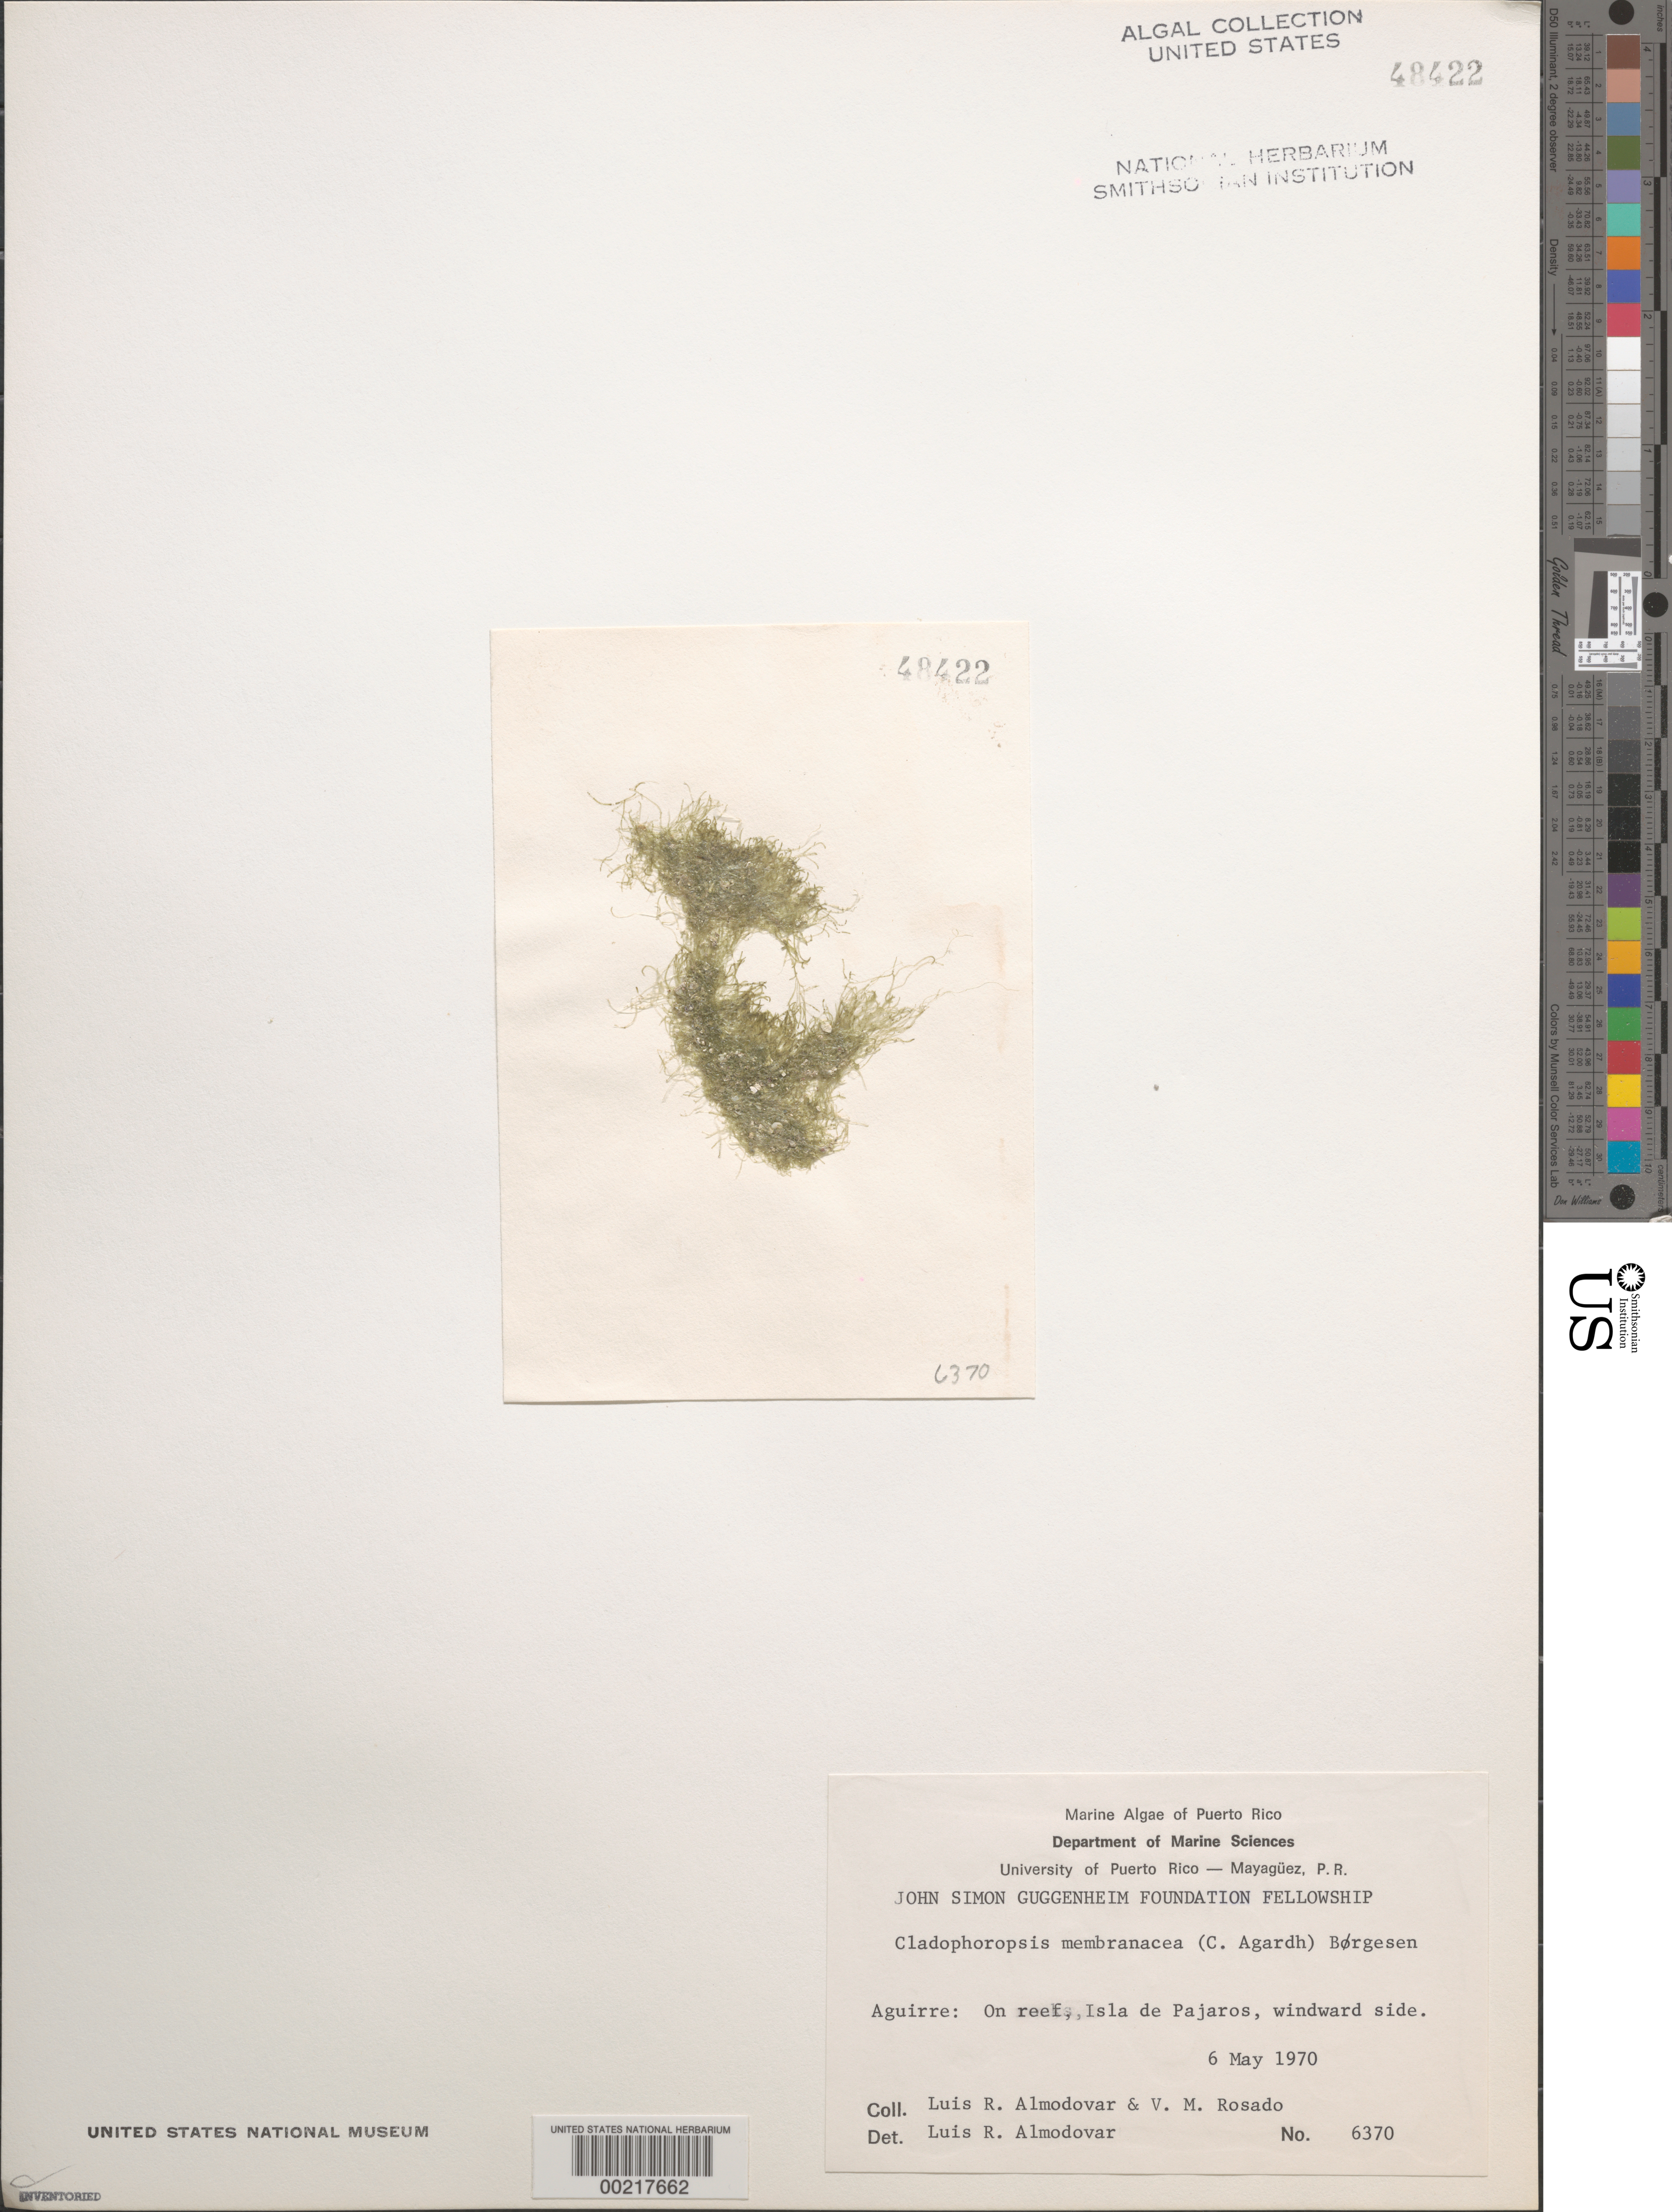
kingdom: Plantae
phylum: Chlorophyta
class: Ulvophyceae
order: Siphonocladales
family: Boodleaceae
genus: Cladophoropsis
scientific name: Cladophoropsis membranacea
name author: (Hofman-Bang) Børgesen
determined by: Almodovar, L. R.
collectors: L. Almodovar & V. Rosado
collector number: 6370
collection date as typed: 06 May 1970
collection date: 1970-05-06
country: Puerto Rico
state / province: Guayama / Salinas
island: Isla de Pajaros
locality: Aguirre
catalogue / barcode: US 48422